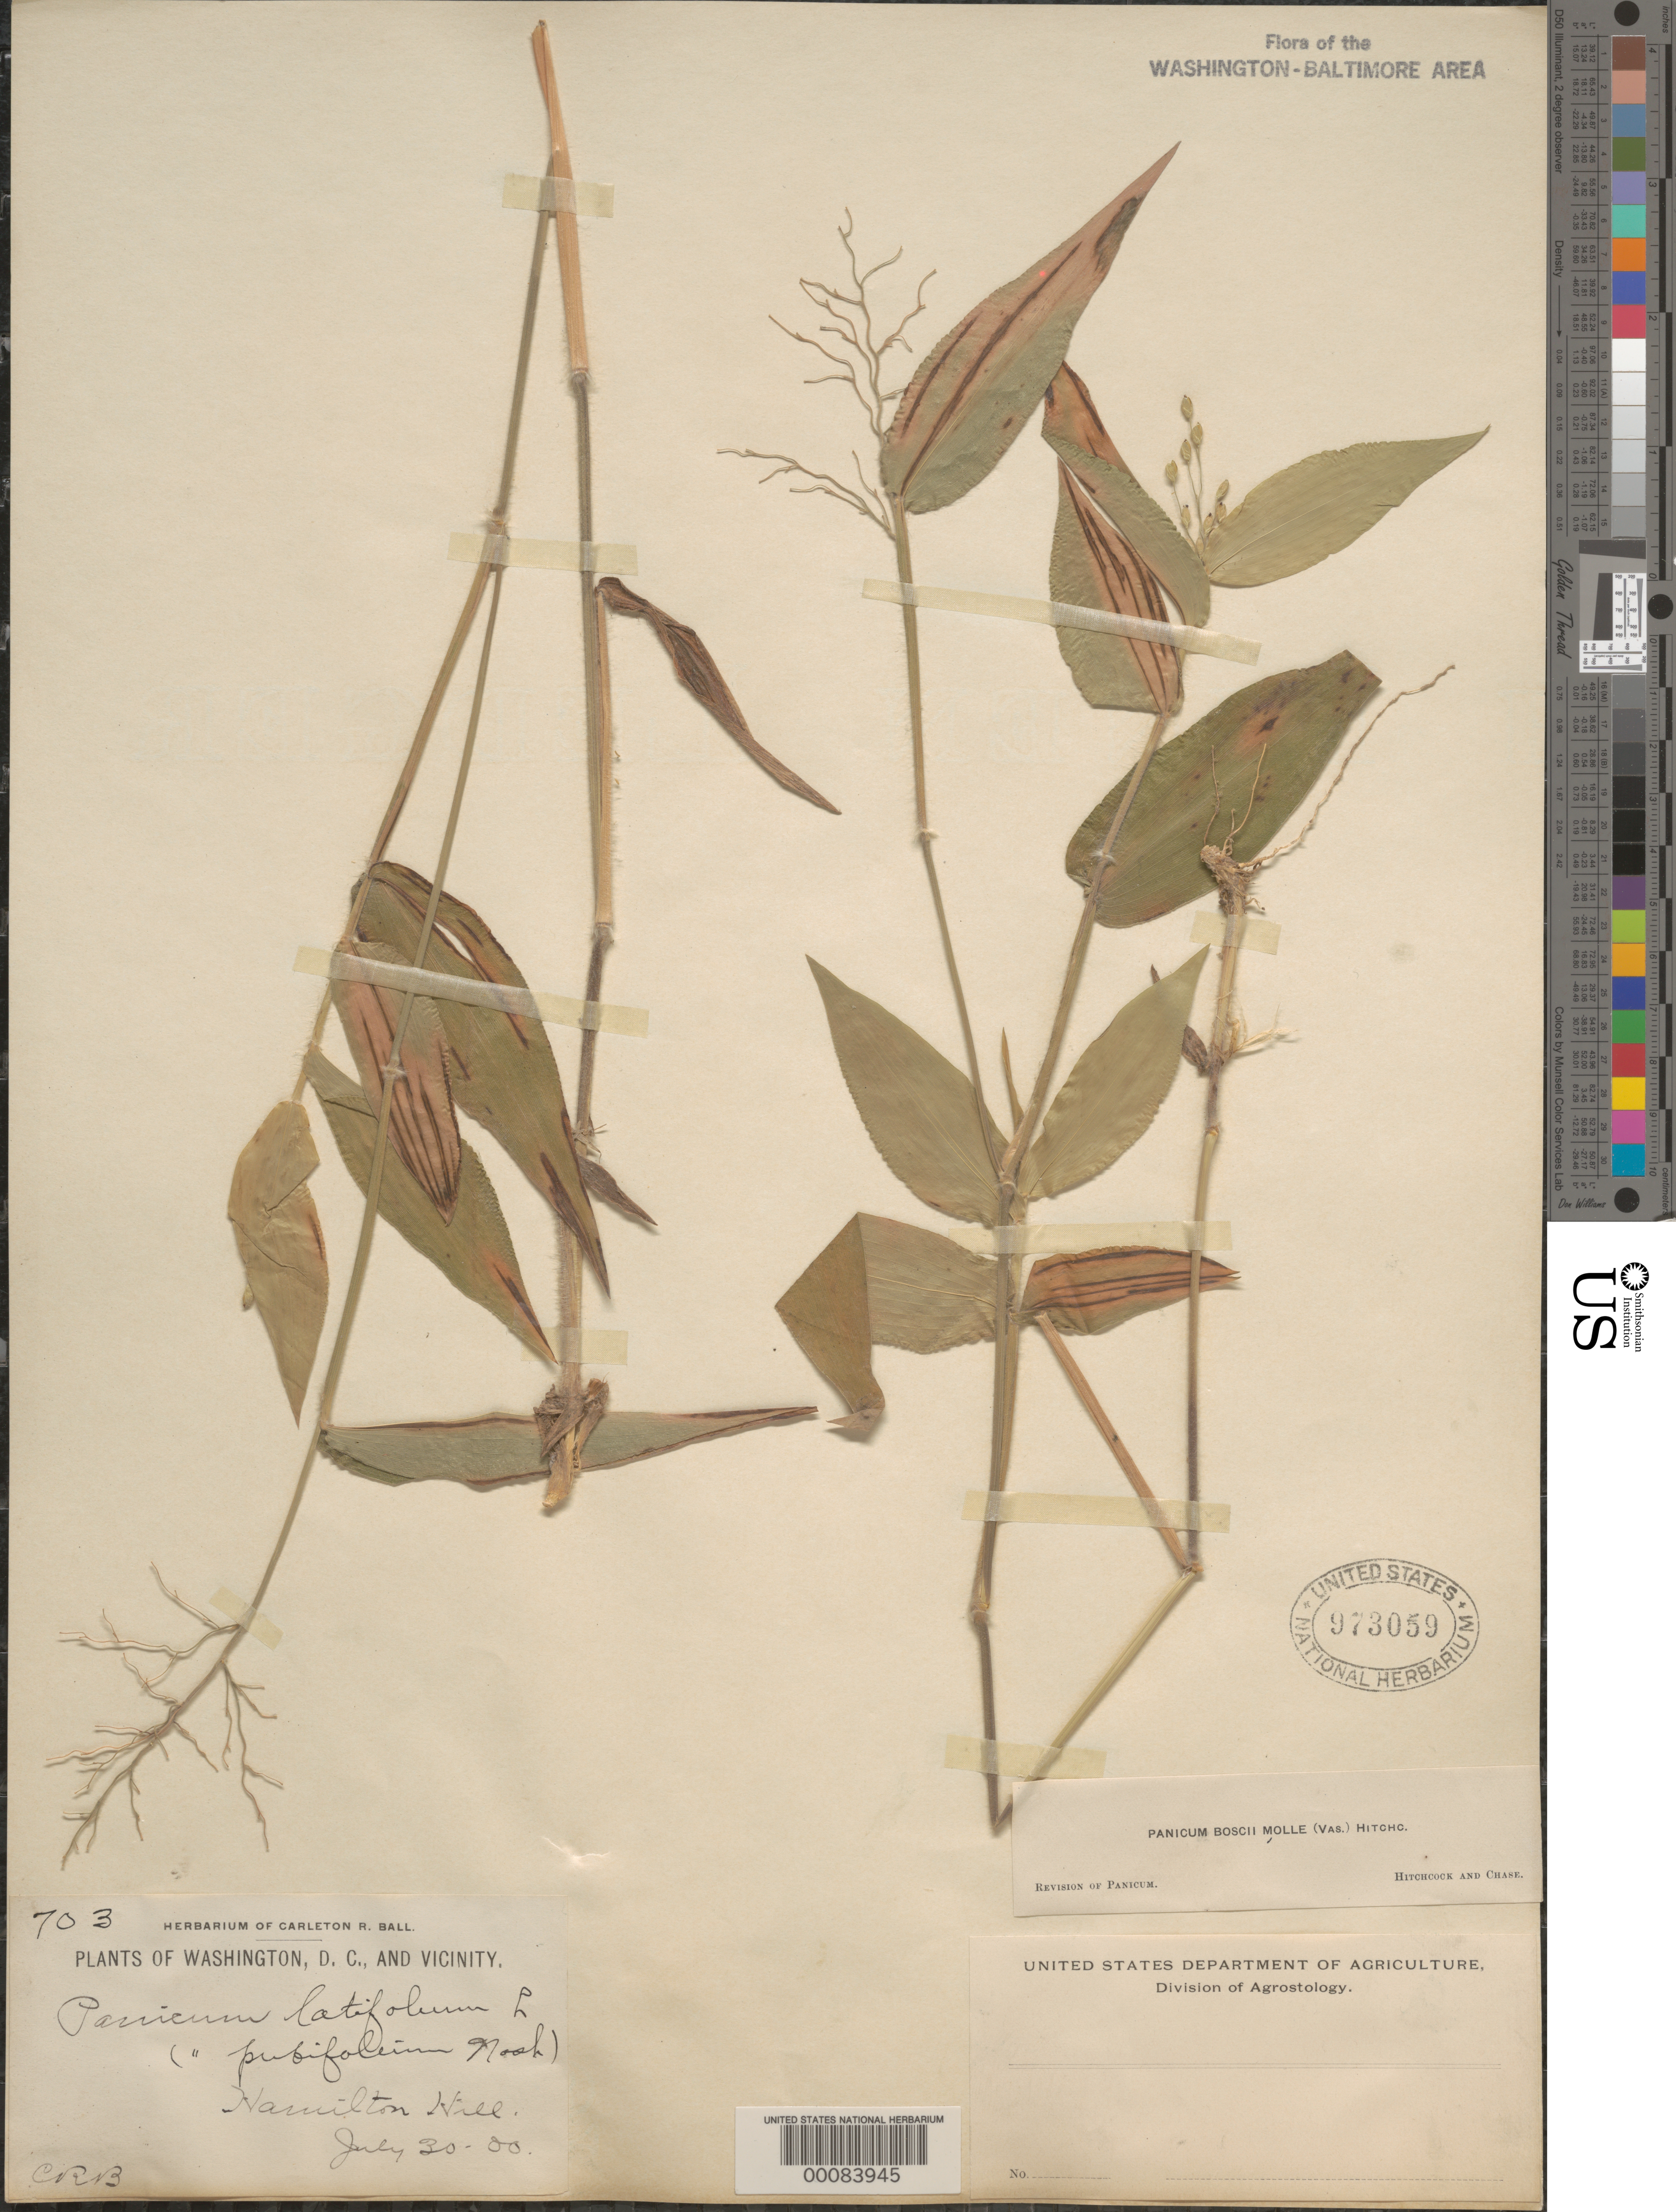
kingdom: Plantae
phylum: Tracheophyta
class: Liliopsida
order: Poales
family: Poaceae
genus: Dichanthelium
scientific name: Dichanthelium boscii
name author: (Poir.) Gould & C.A. Clark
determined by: Gould, F. J.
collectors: C. R. Ball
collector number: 703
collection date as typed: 30 Jul 1900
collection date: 1900-07-30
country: United States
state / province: District of Columbia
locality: Hamilton Hill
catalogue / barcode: US 973059